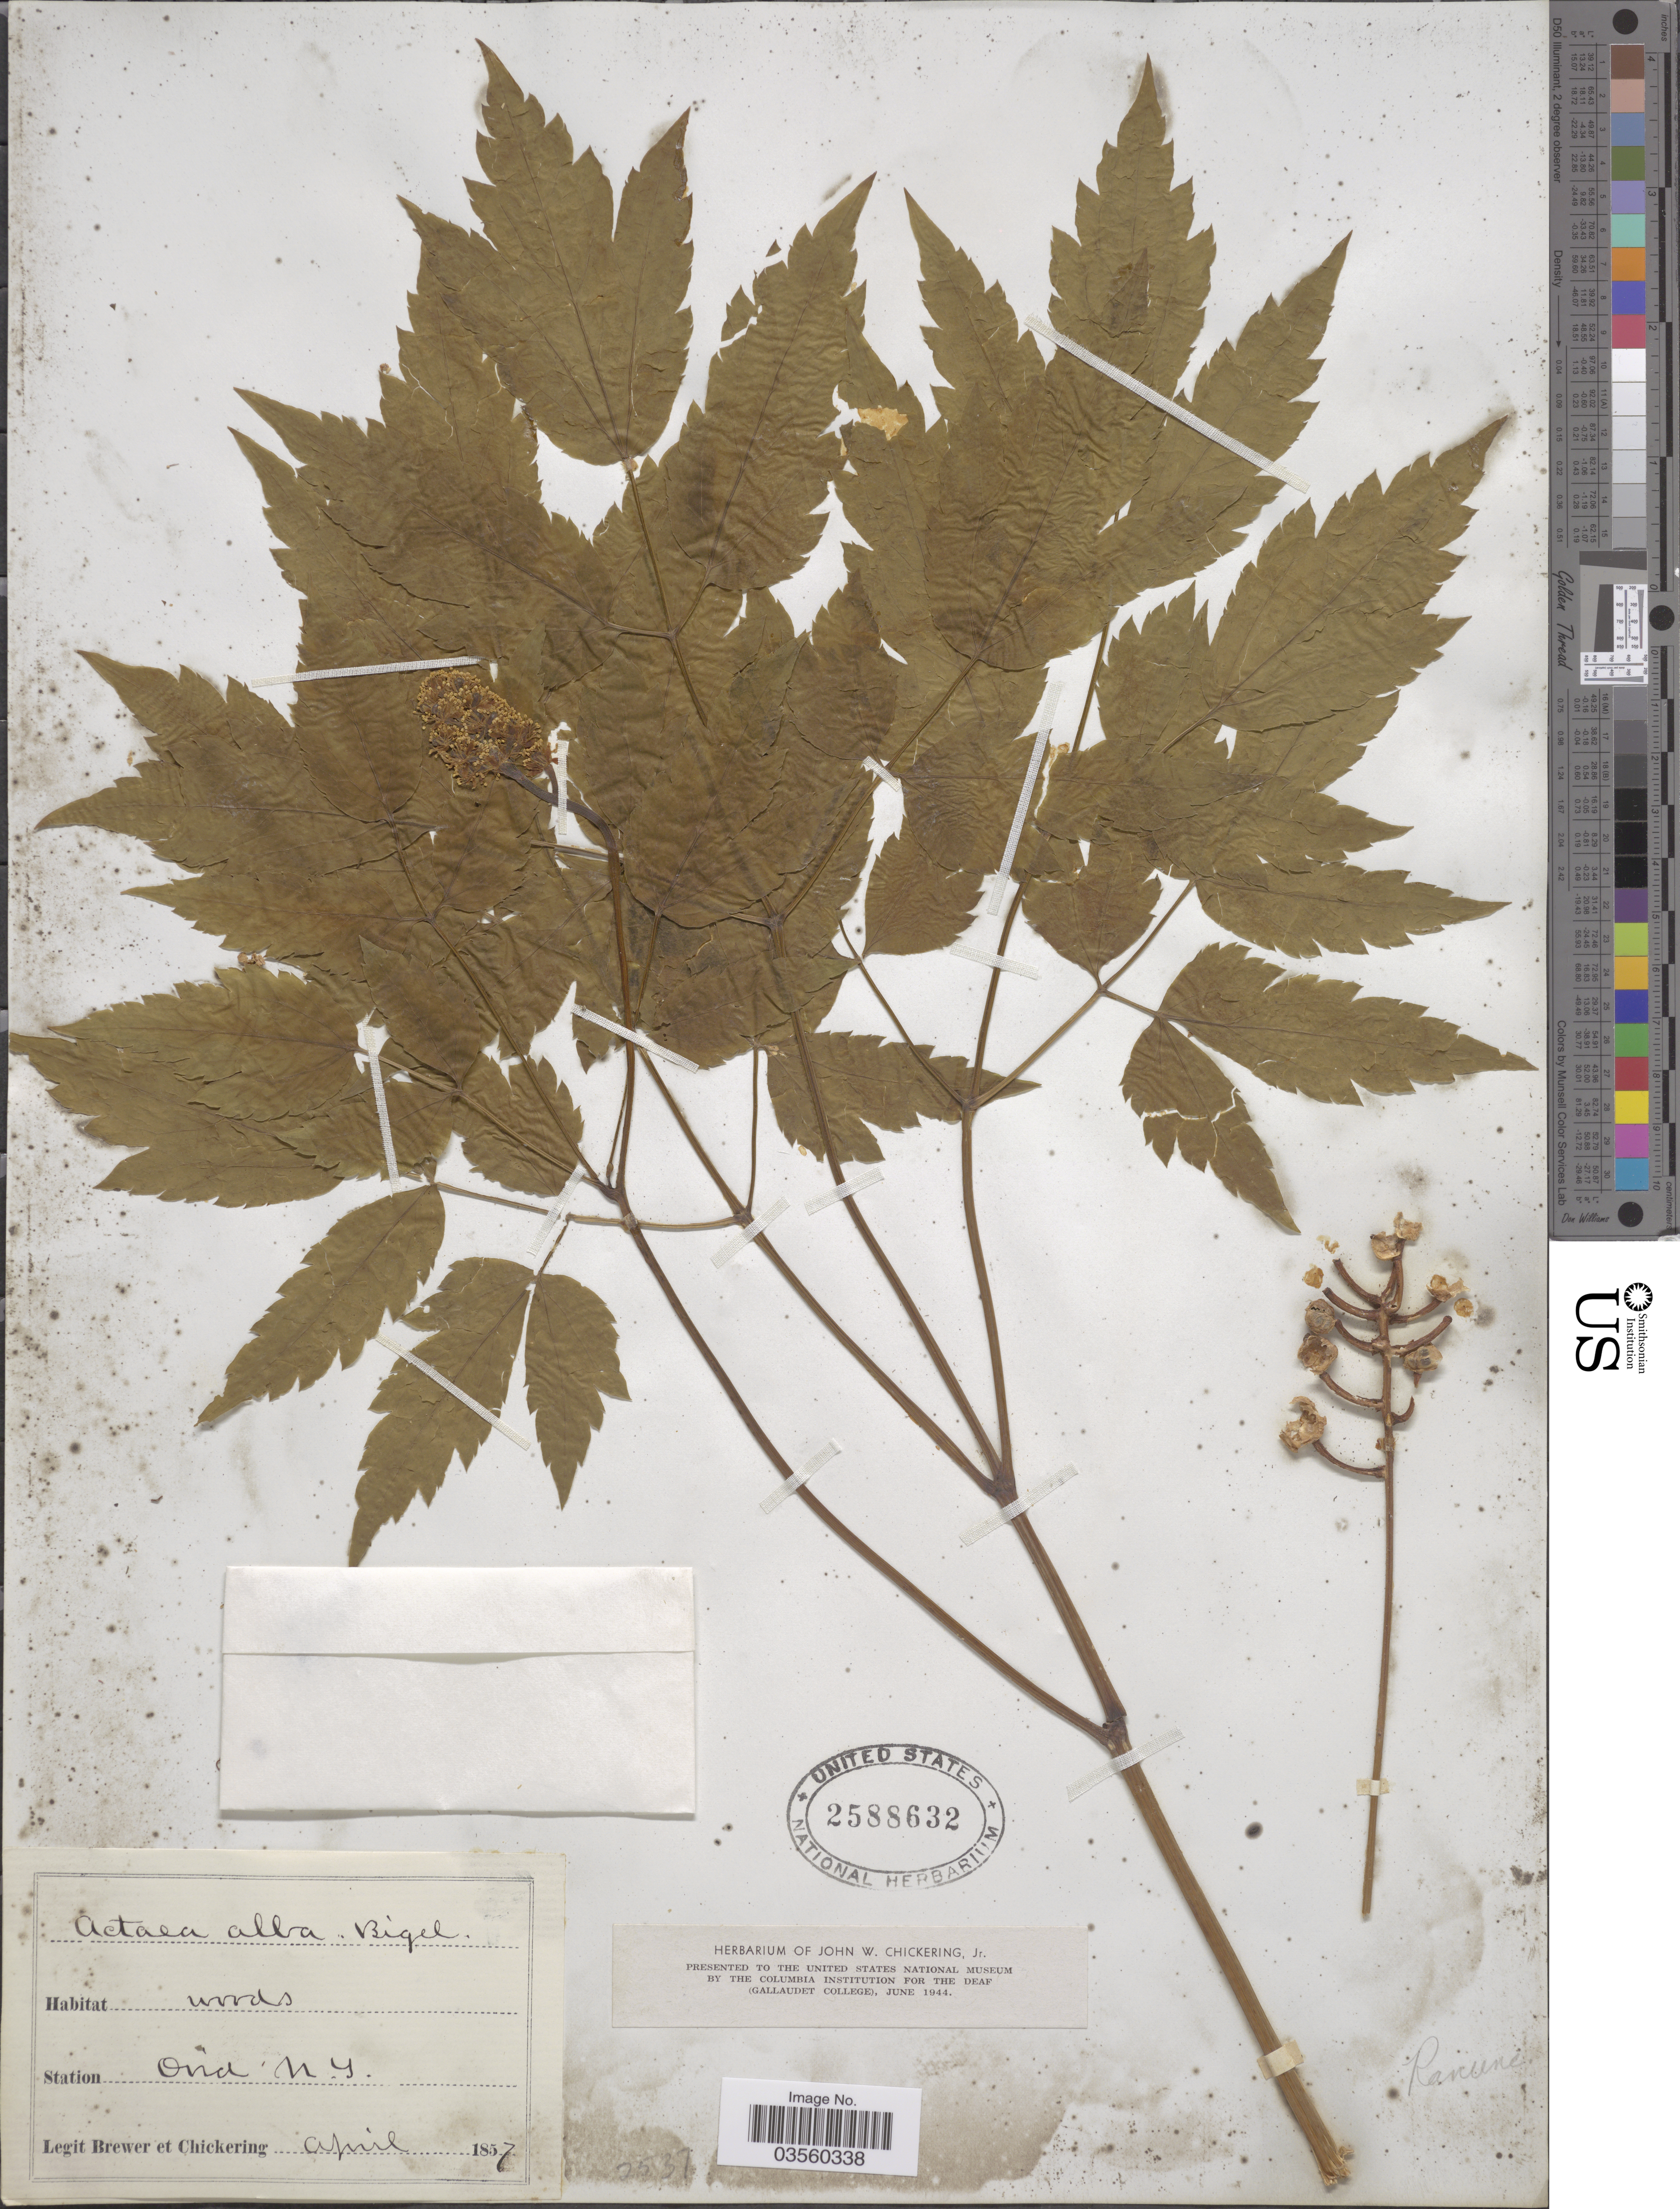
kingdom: Plantae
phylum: Tracheophyta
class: Magnoliopsida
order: Ranunculales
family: Ranunculaceae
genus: Actaea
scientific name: Actaea pachypoda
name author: Elliott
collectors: -. Brewer & J. W. Chickering Jr.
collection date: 1857-04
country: United States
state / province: New York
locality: Station Ovid.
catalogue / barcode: US 2588632